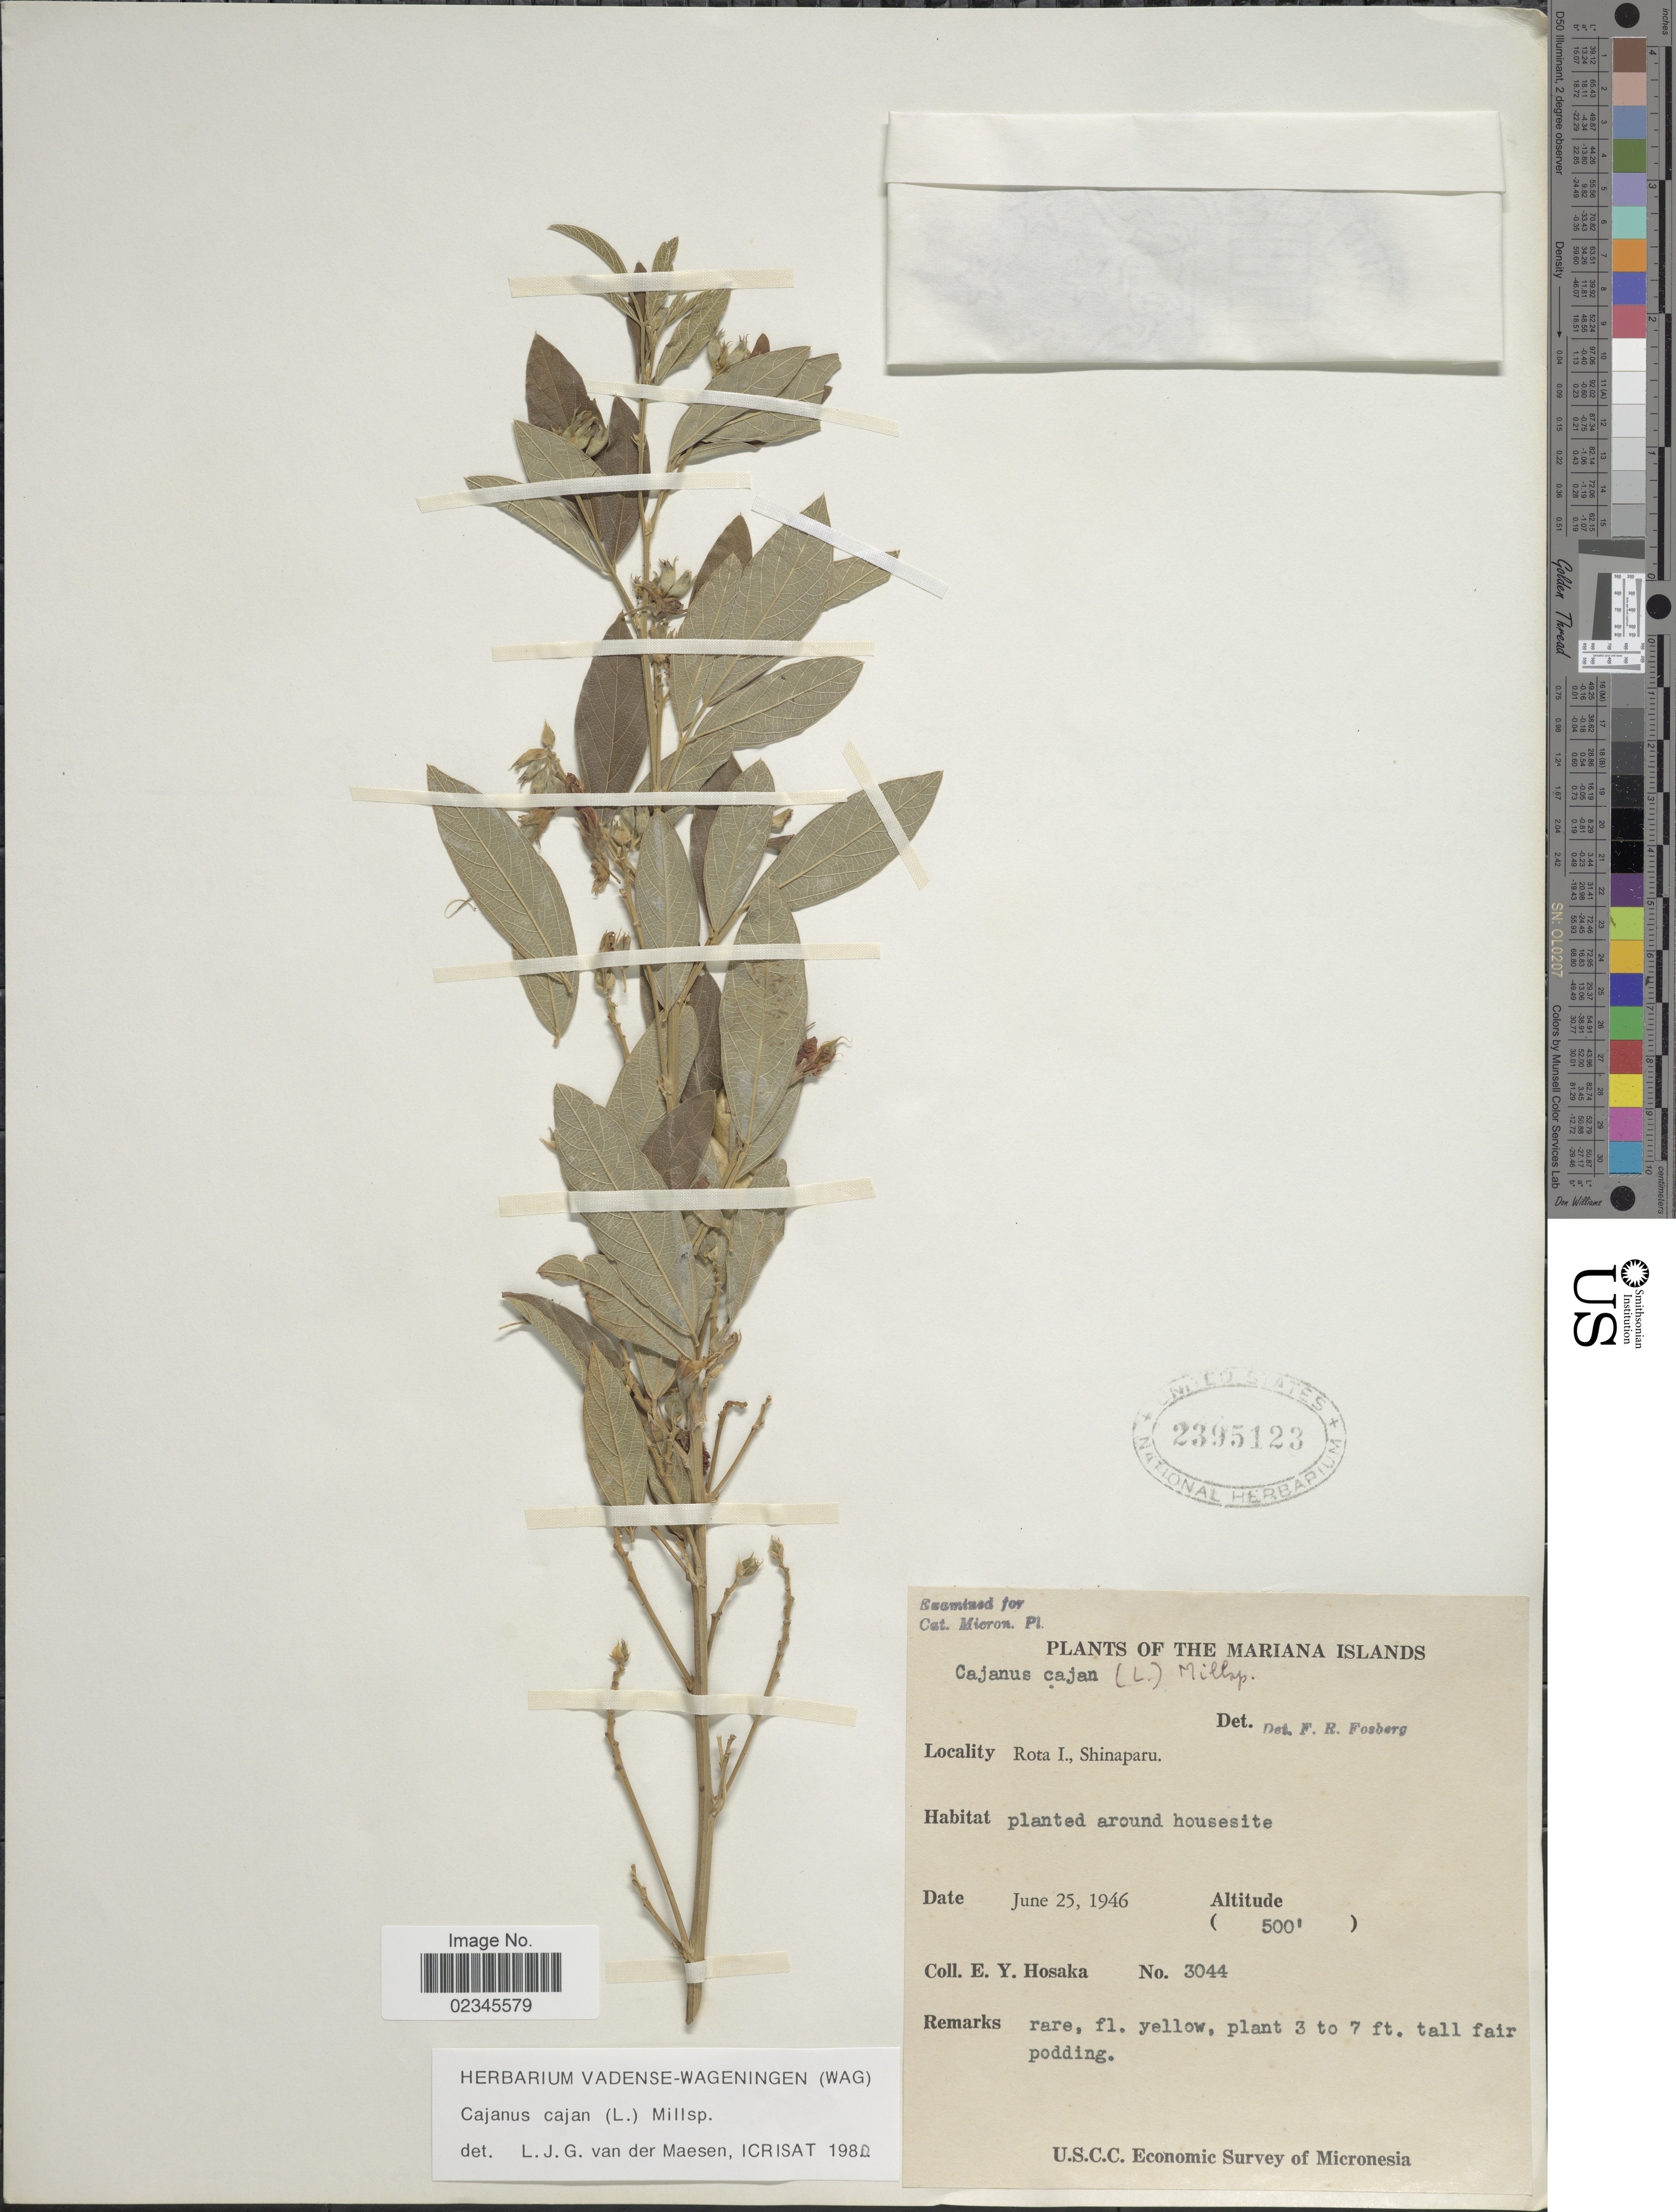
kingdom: Plantae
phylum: Tracheophyta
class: Magnoliopsida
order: Fabales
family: Fabaceae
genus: Cajanus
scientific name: Cajanus cajan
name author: (L.) Huth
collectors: E. Y. Hosaka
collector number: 3044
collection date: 1946-06-25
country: Northern Mariana Islands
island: Rota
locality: Rota I., Shinaparu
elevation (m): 152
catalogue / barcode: US 2395123